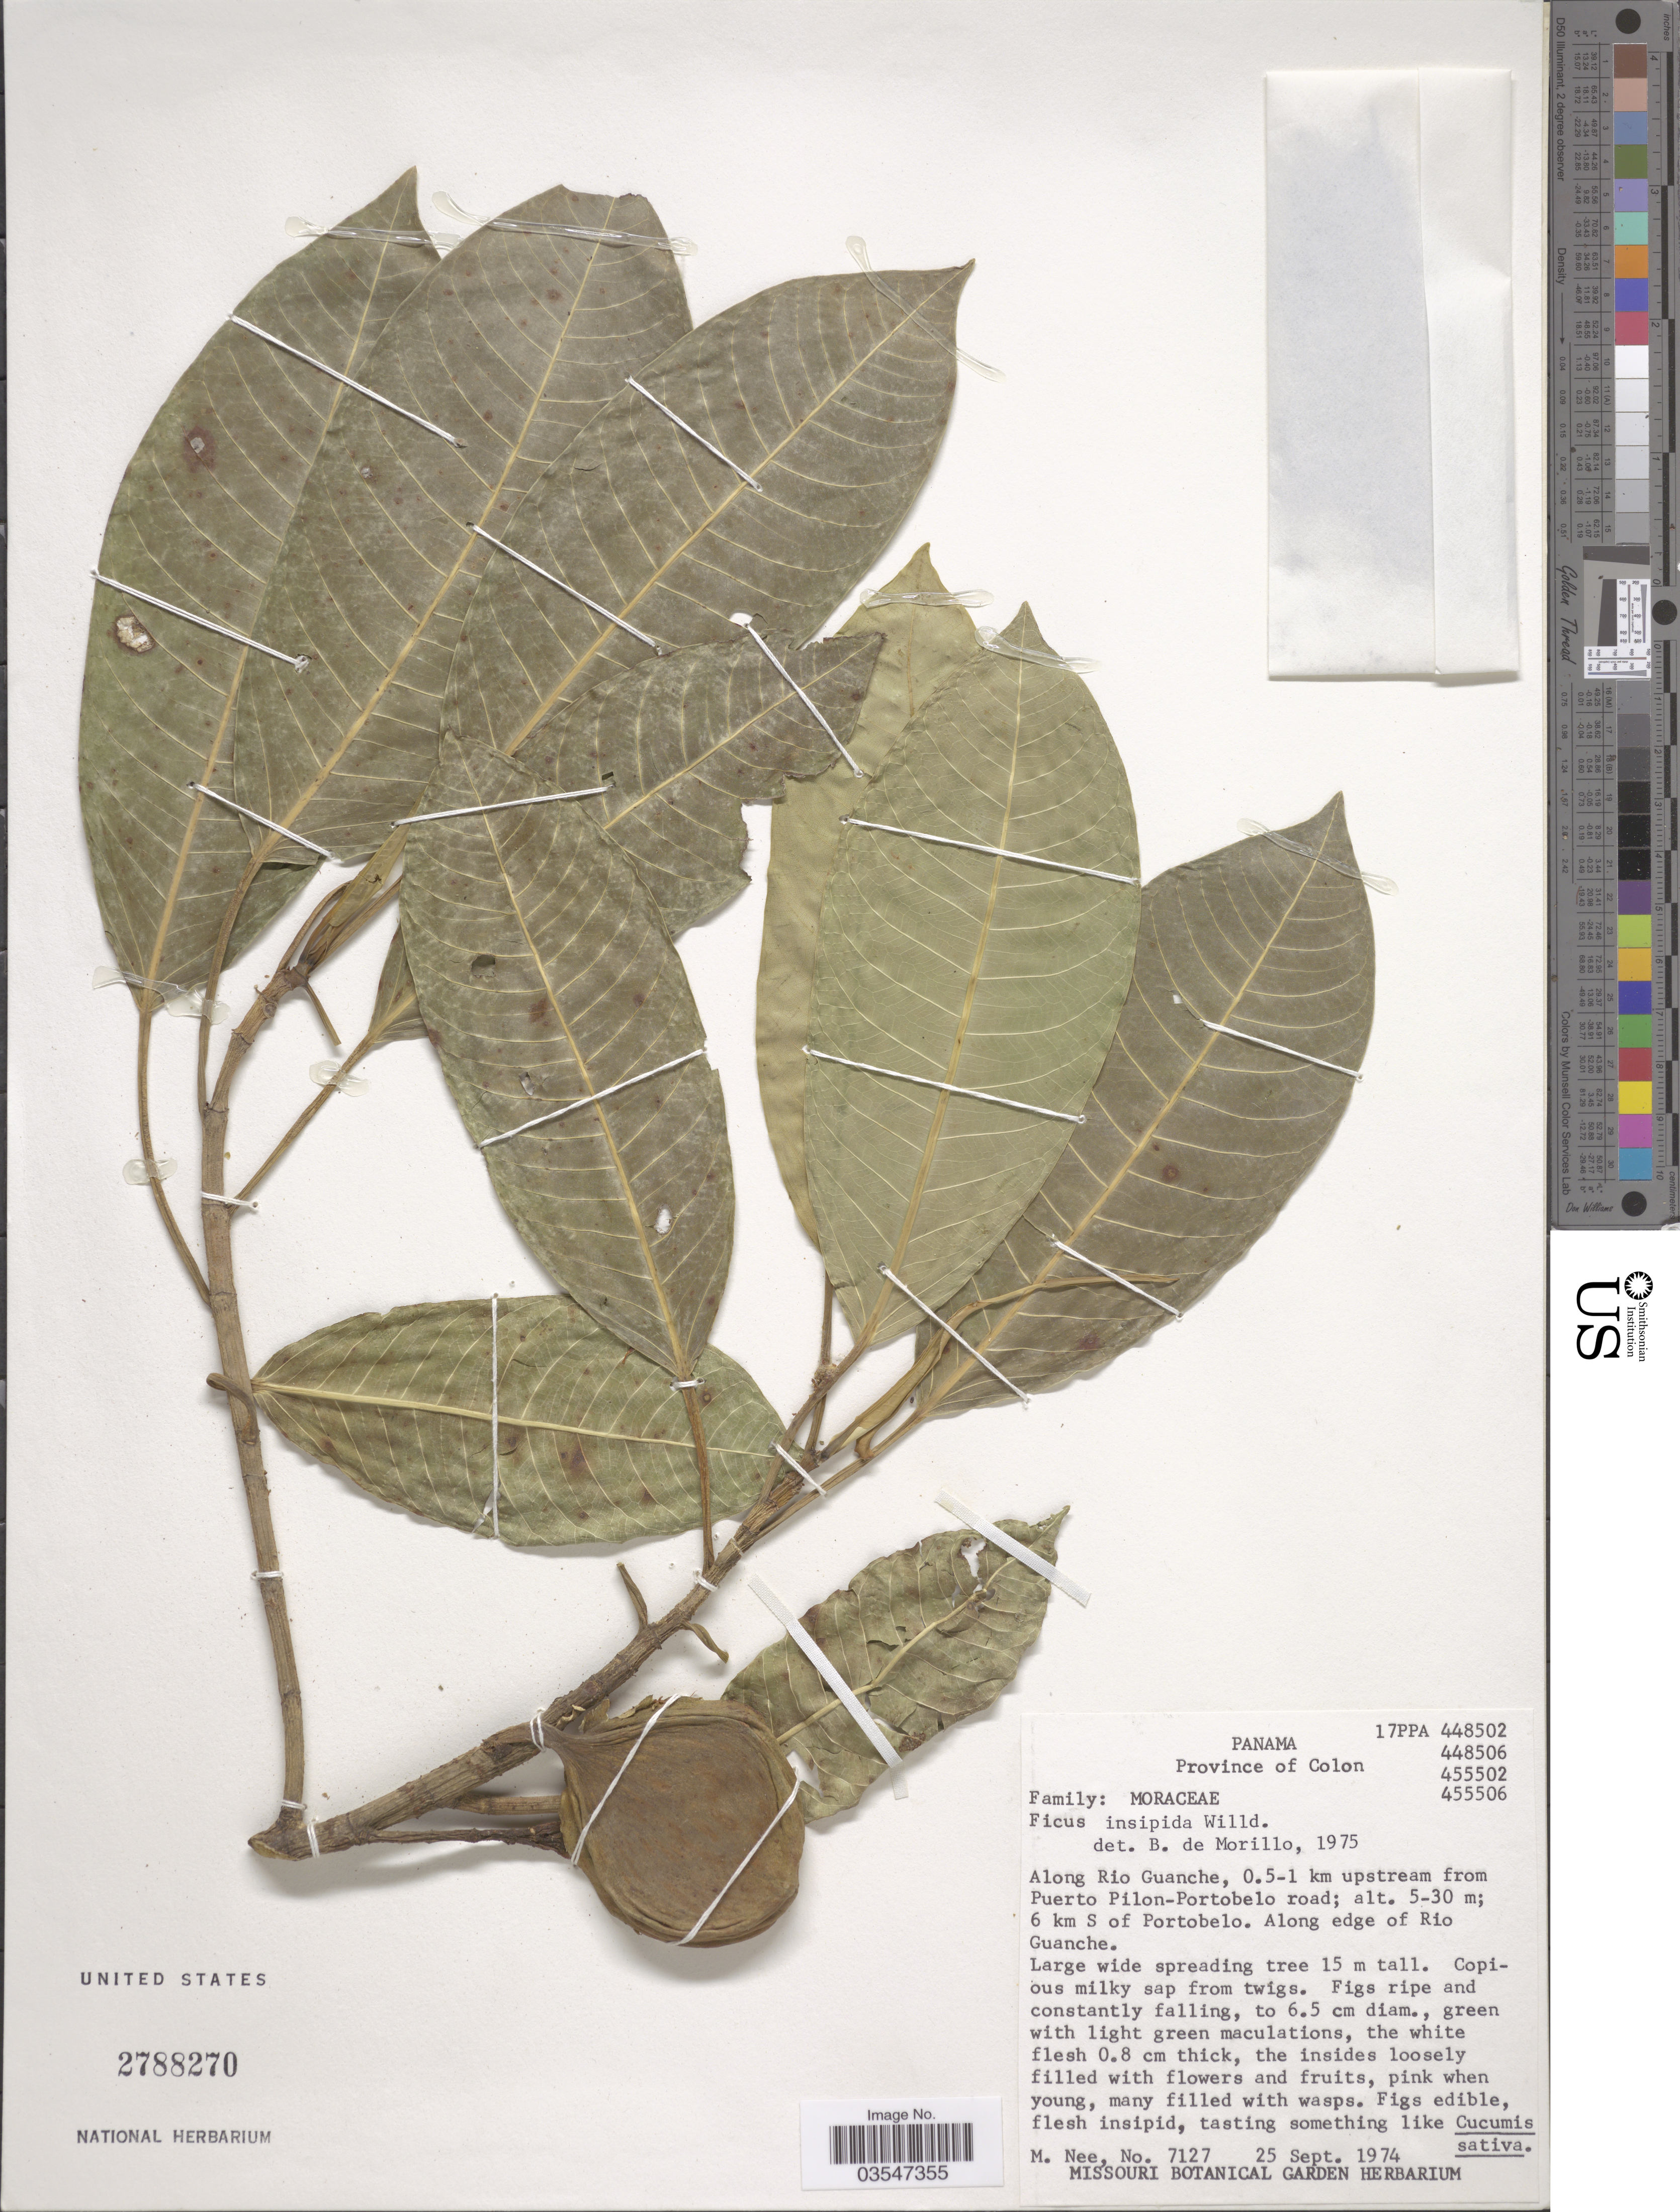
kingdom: Plantae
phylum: Tracheophyta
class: Magnoliopsida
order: Rosales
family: Moraceae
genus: Ficus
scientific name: Ficus insipida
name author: Willd.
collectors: M. Nee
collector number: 7127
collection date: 1974-09-25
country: Panama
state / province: Colón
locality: Along Rio Guanche, 0.5-1 km upstream from Puerto Pilon-Portobelo road; 6 km S of Portobelo. Along edge of Rio Guanche.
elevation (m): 5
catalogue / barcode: US 2788270